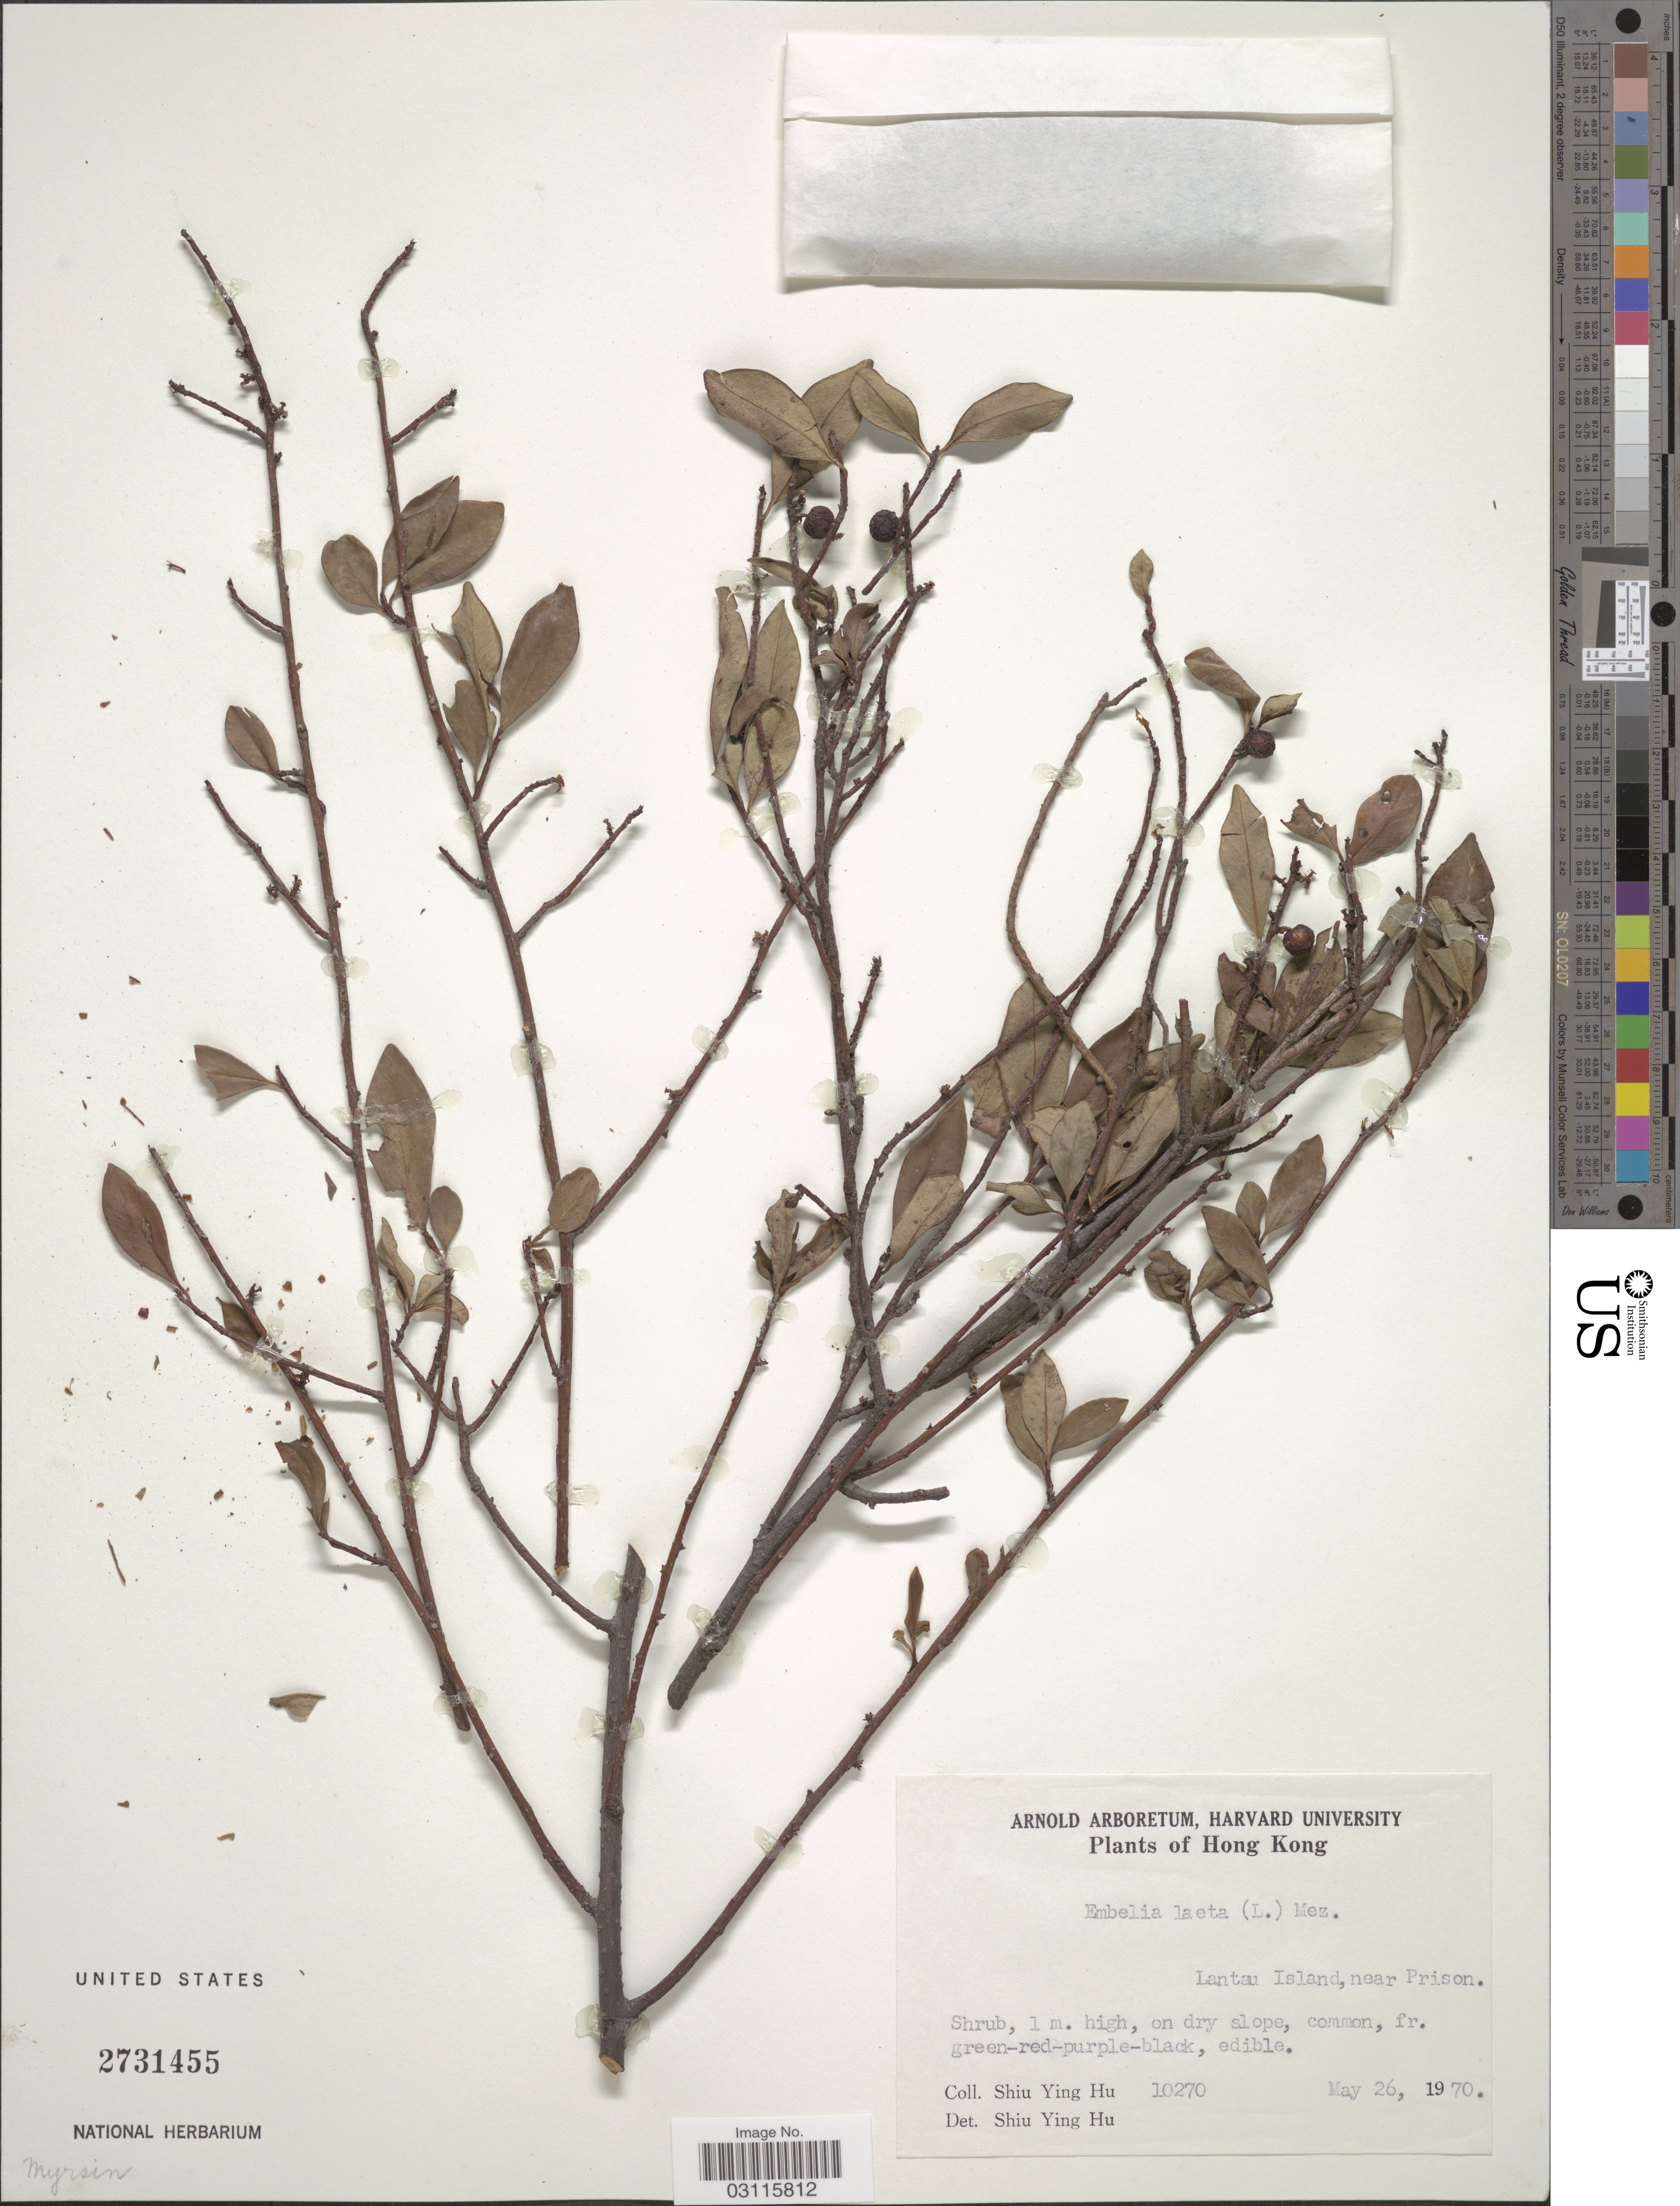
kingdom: Plantae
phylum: Tracheophyta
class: Magnoliopsida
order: Ericales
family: Primulaceae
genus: Embelia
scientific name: Embelia laeta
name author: (L.) Mez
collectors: S. Y. Hu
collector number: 10270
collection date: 1970-05-26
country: China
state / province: Hong Kong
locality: Lantau Island, near Prison.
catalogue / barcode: US 2731455